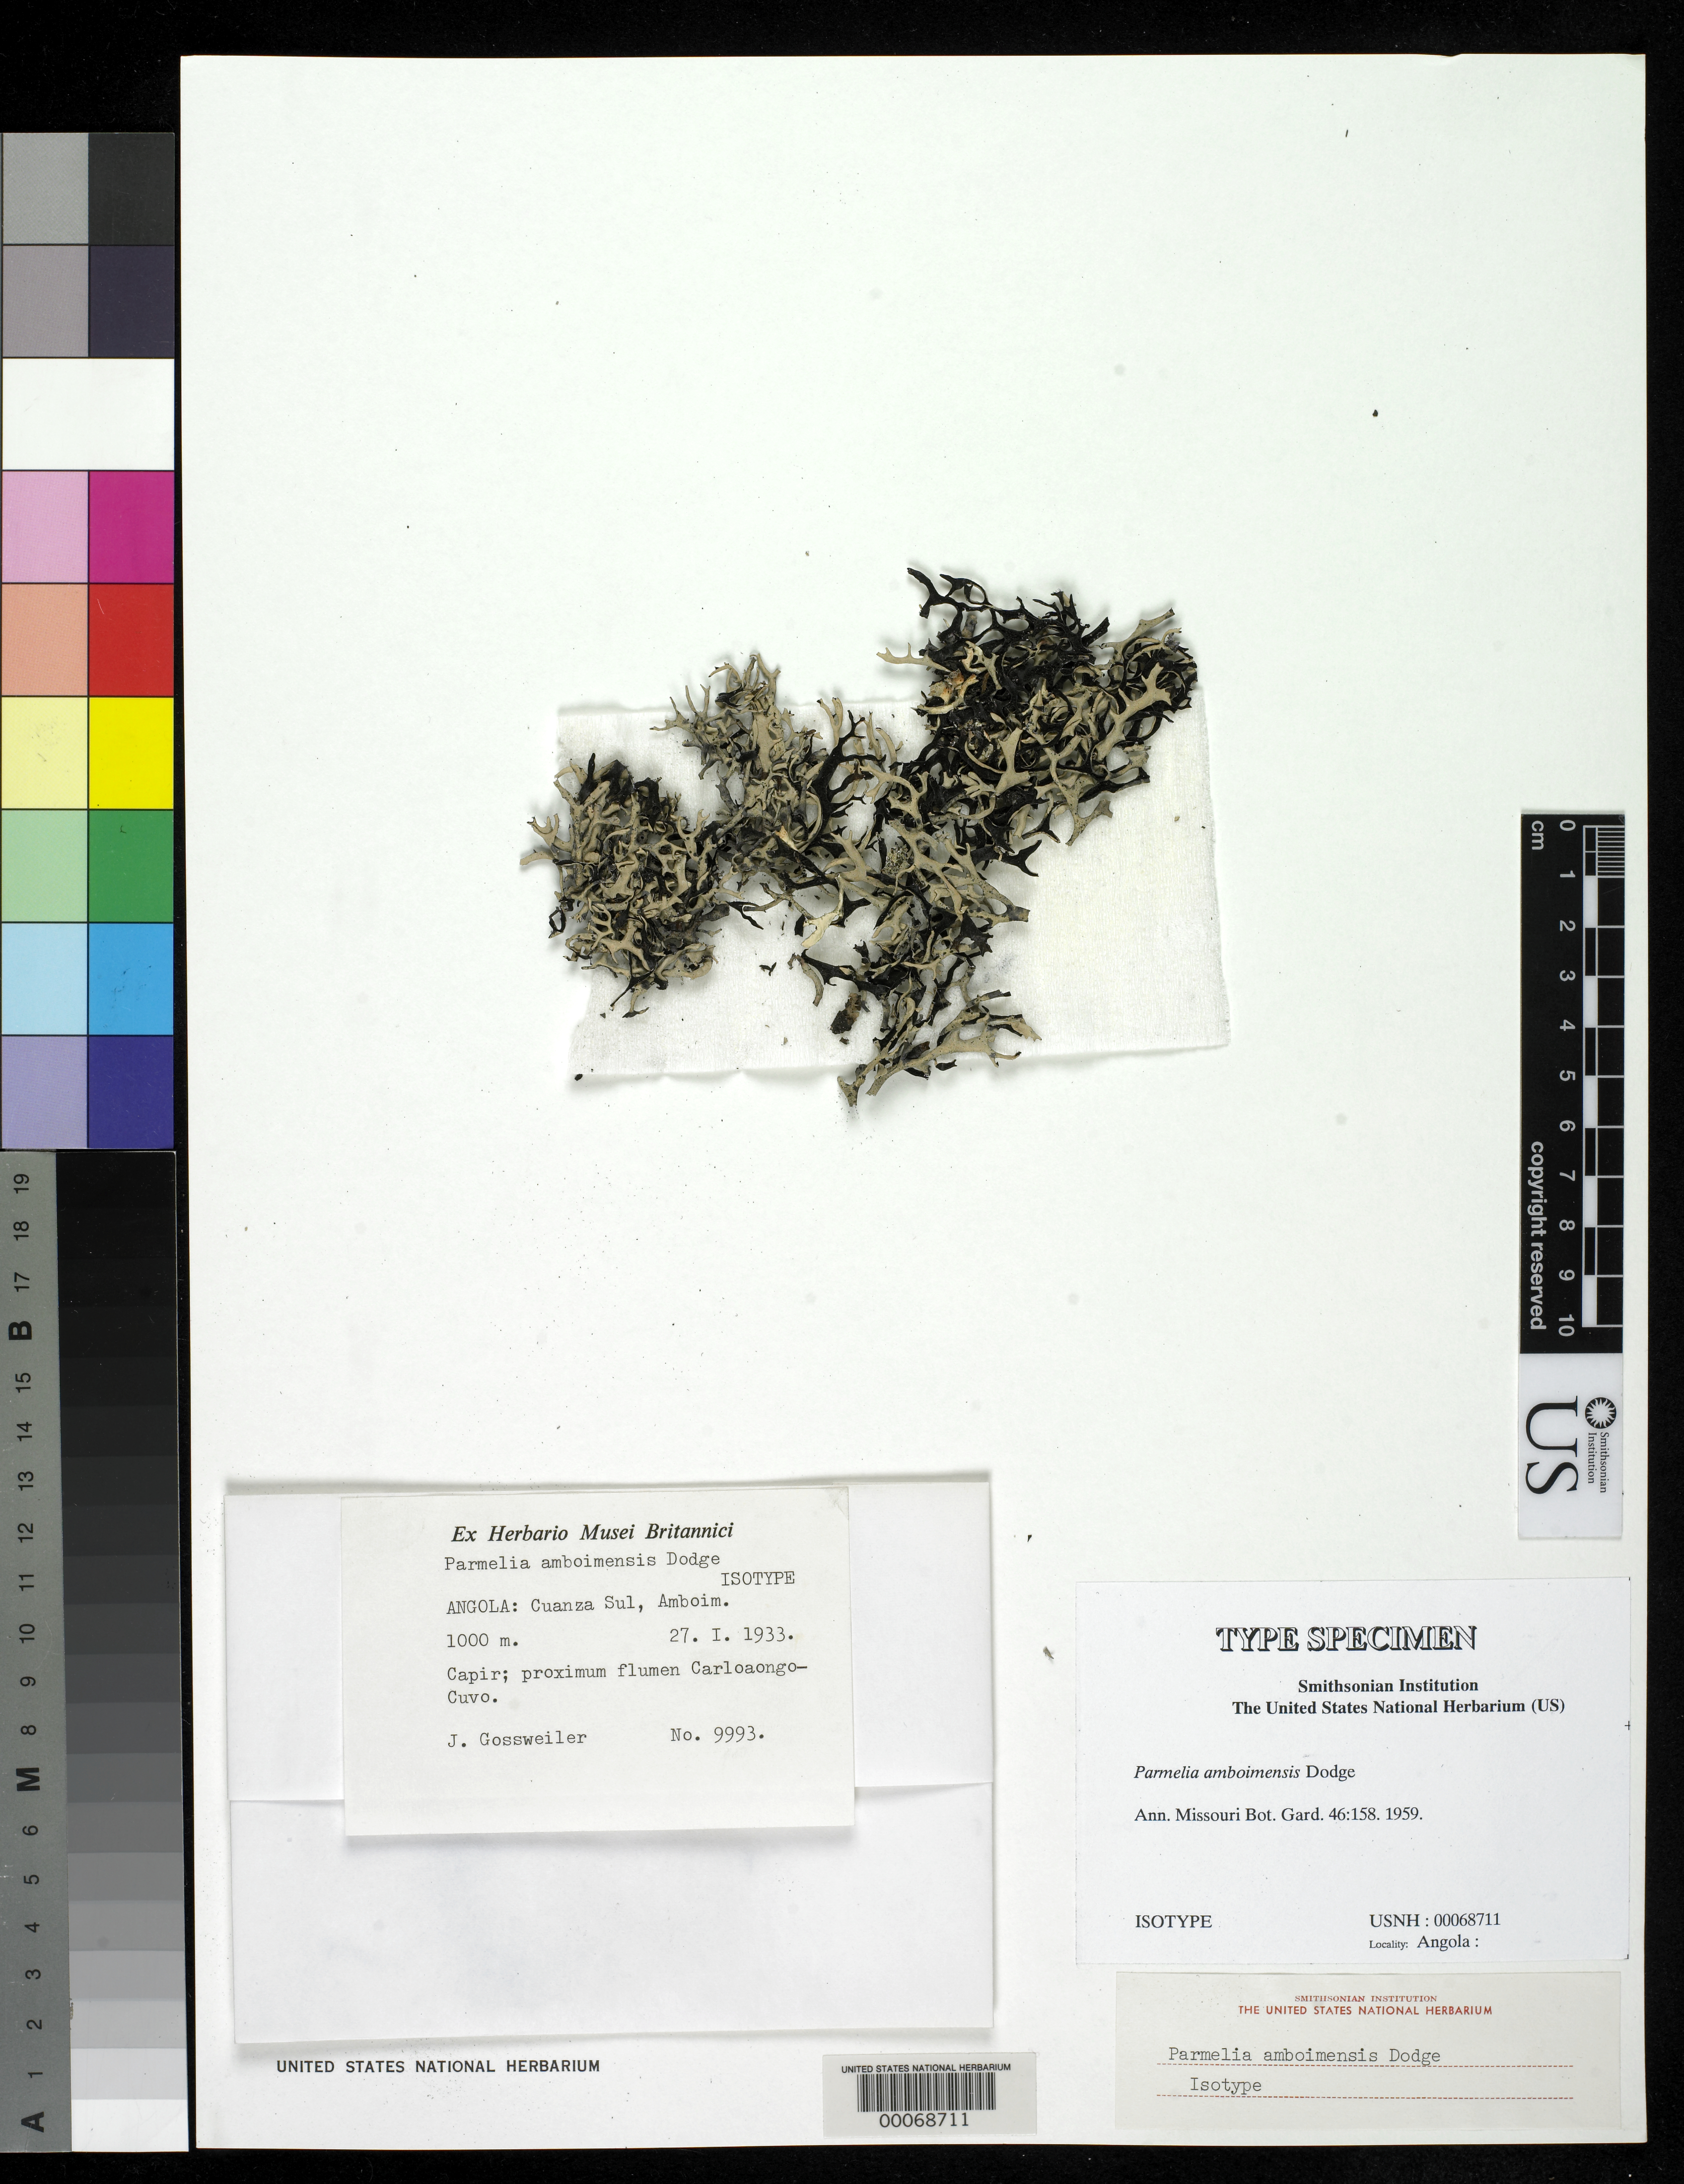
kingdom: Fungi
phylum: Ascomycota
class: Lecanoromycetes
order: Lecanorales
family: Parmeliaceae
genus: Parmelia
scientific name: Parmelia amboimensis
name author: C.W. Dodge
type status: Isotype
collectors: J. Gossweiler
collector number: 9993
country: Angola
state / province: Cuanza Sul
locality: Capir near Carloaongo-Cuvo River, Amboim, Cuanza Sul, Corticole.